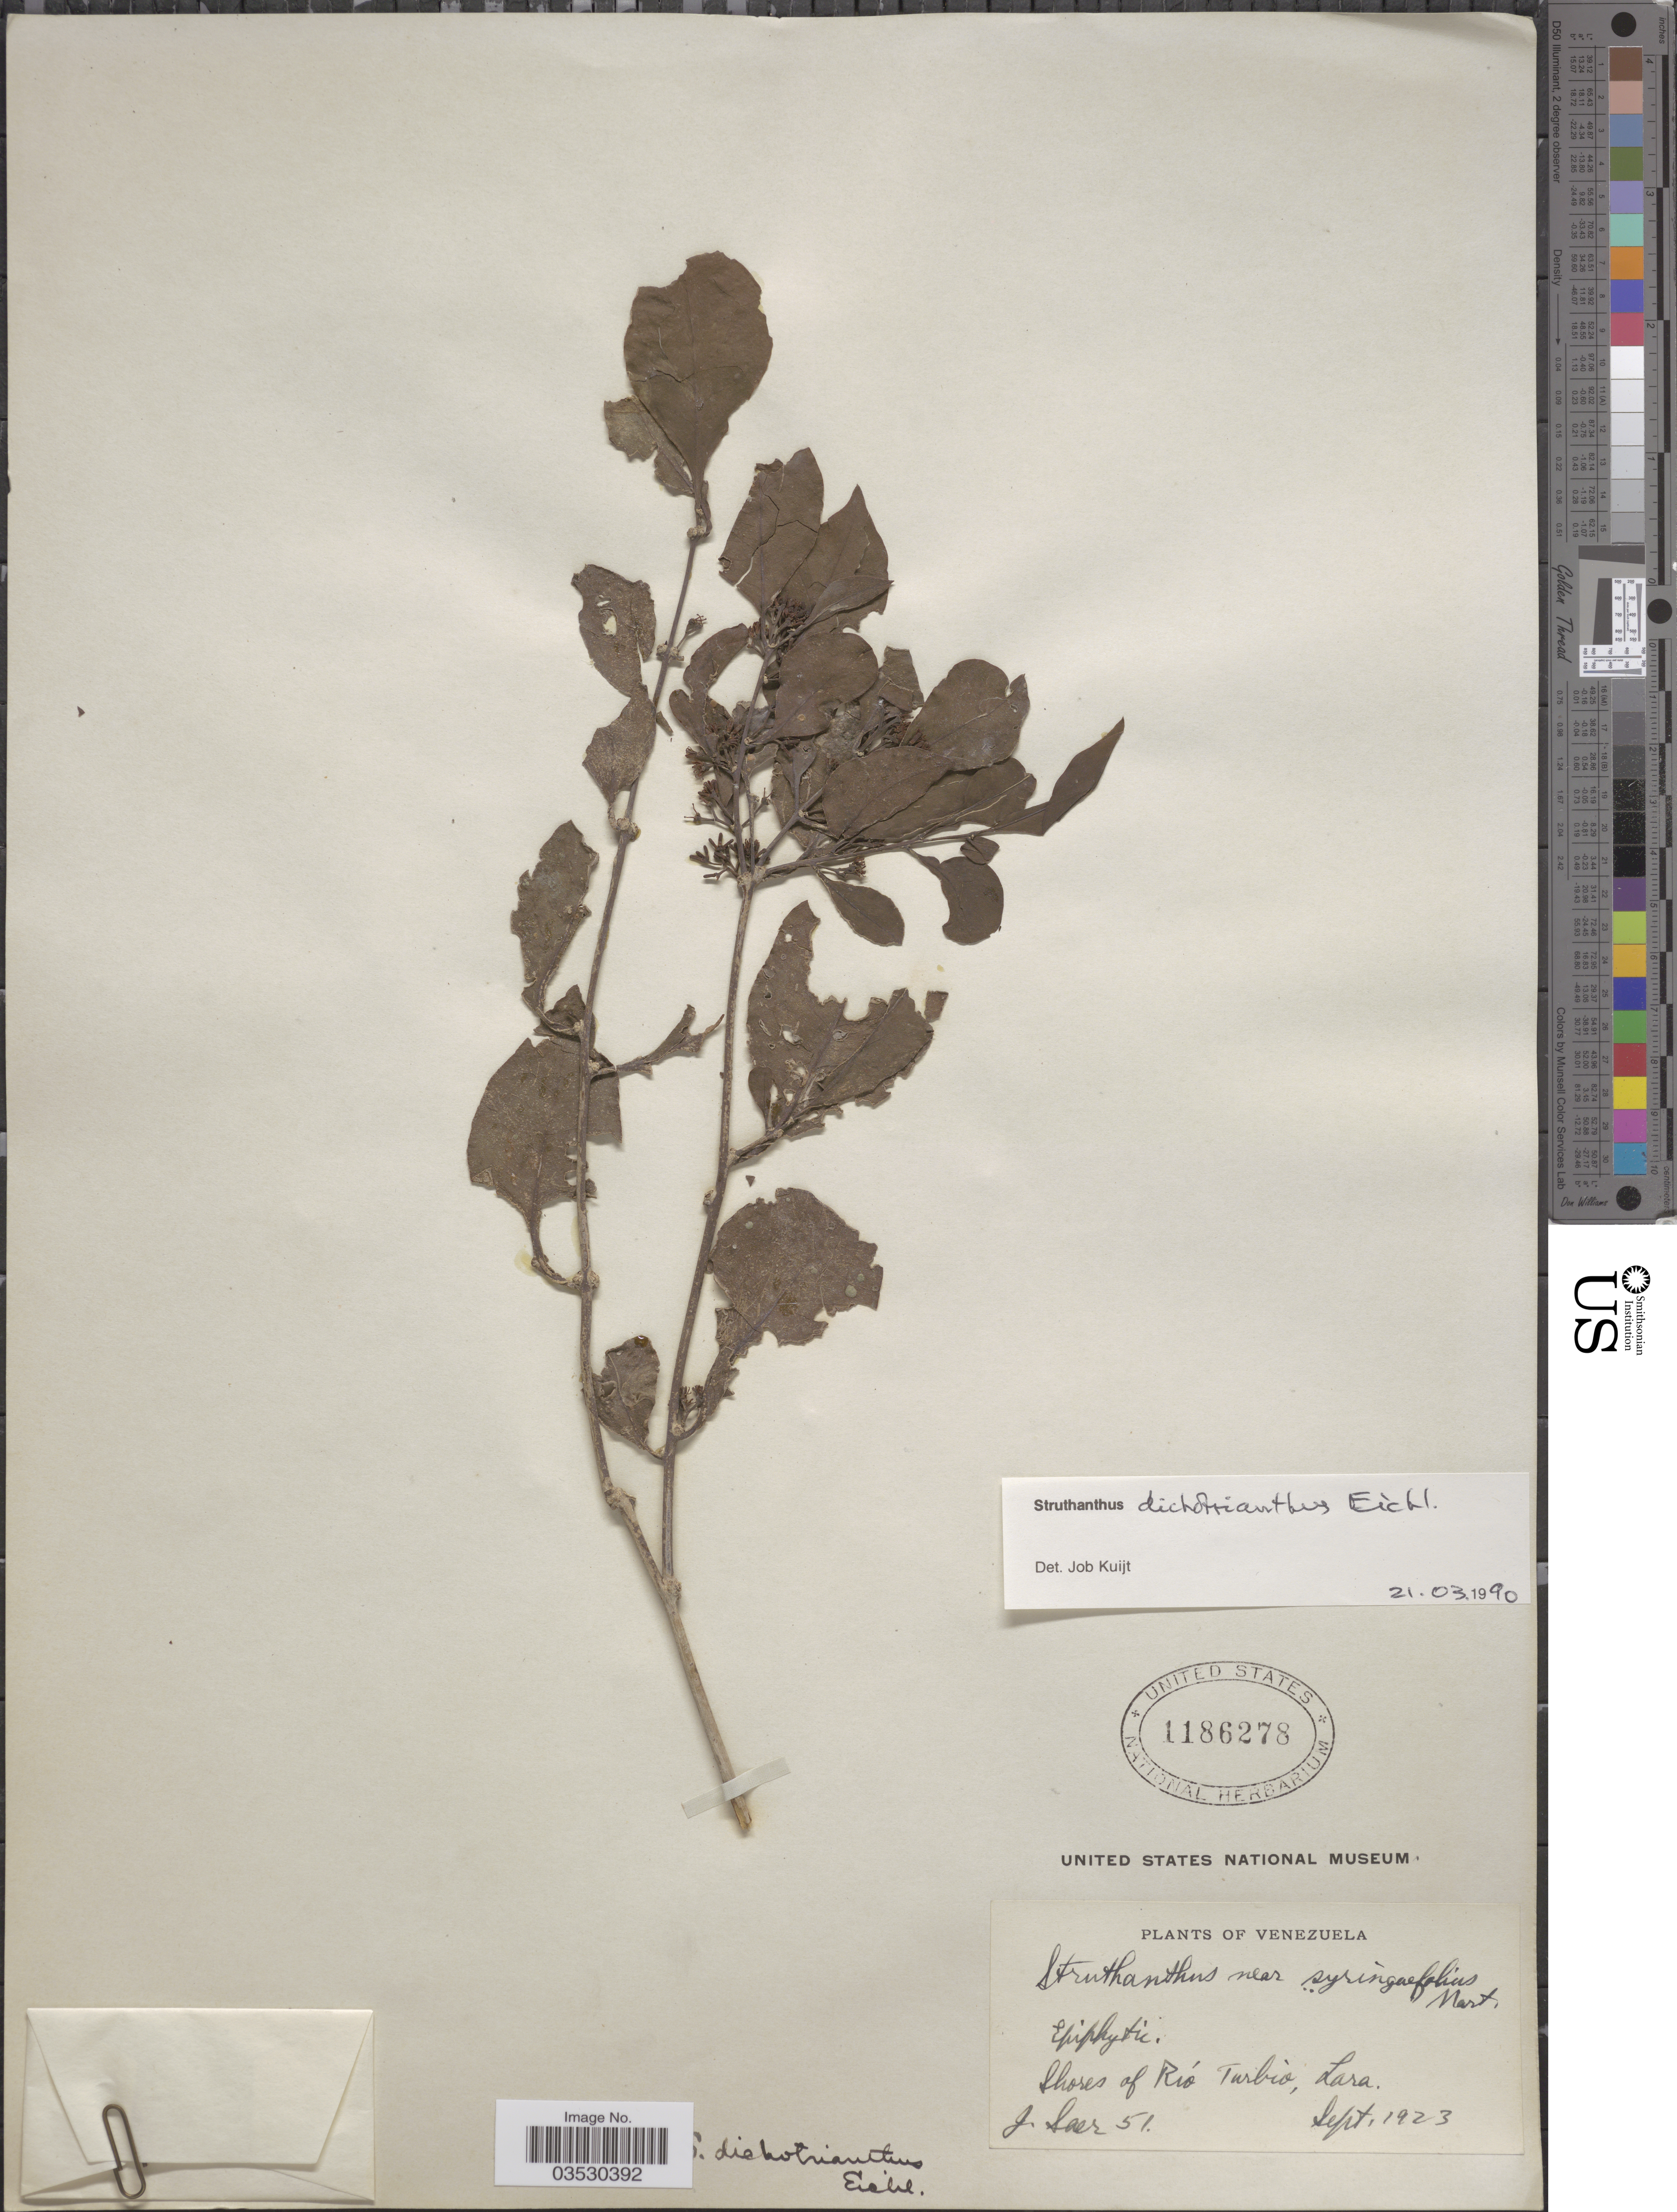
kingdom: Plantae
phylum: Tracheophyta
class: Magnoliopsida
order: Santalales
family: Loranthaceae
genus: Struthanthus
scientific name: Struthanthus dichotrianthus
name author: Eichler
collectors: J. Saer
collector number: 51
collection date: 1923-09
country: Venezuela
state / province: Lara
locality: Shores of Río Turbio.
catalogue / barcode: US 1186278